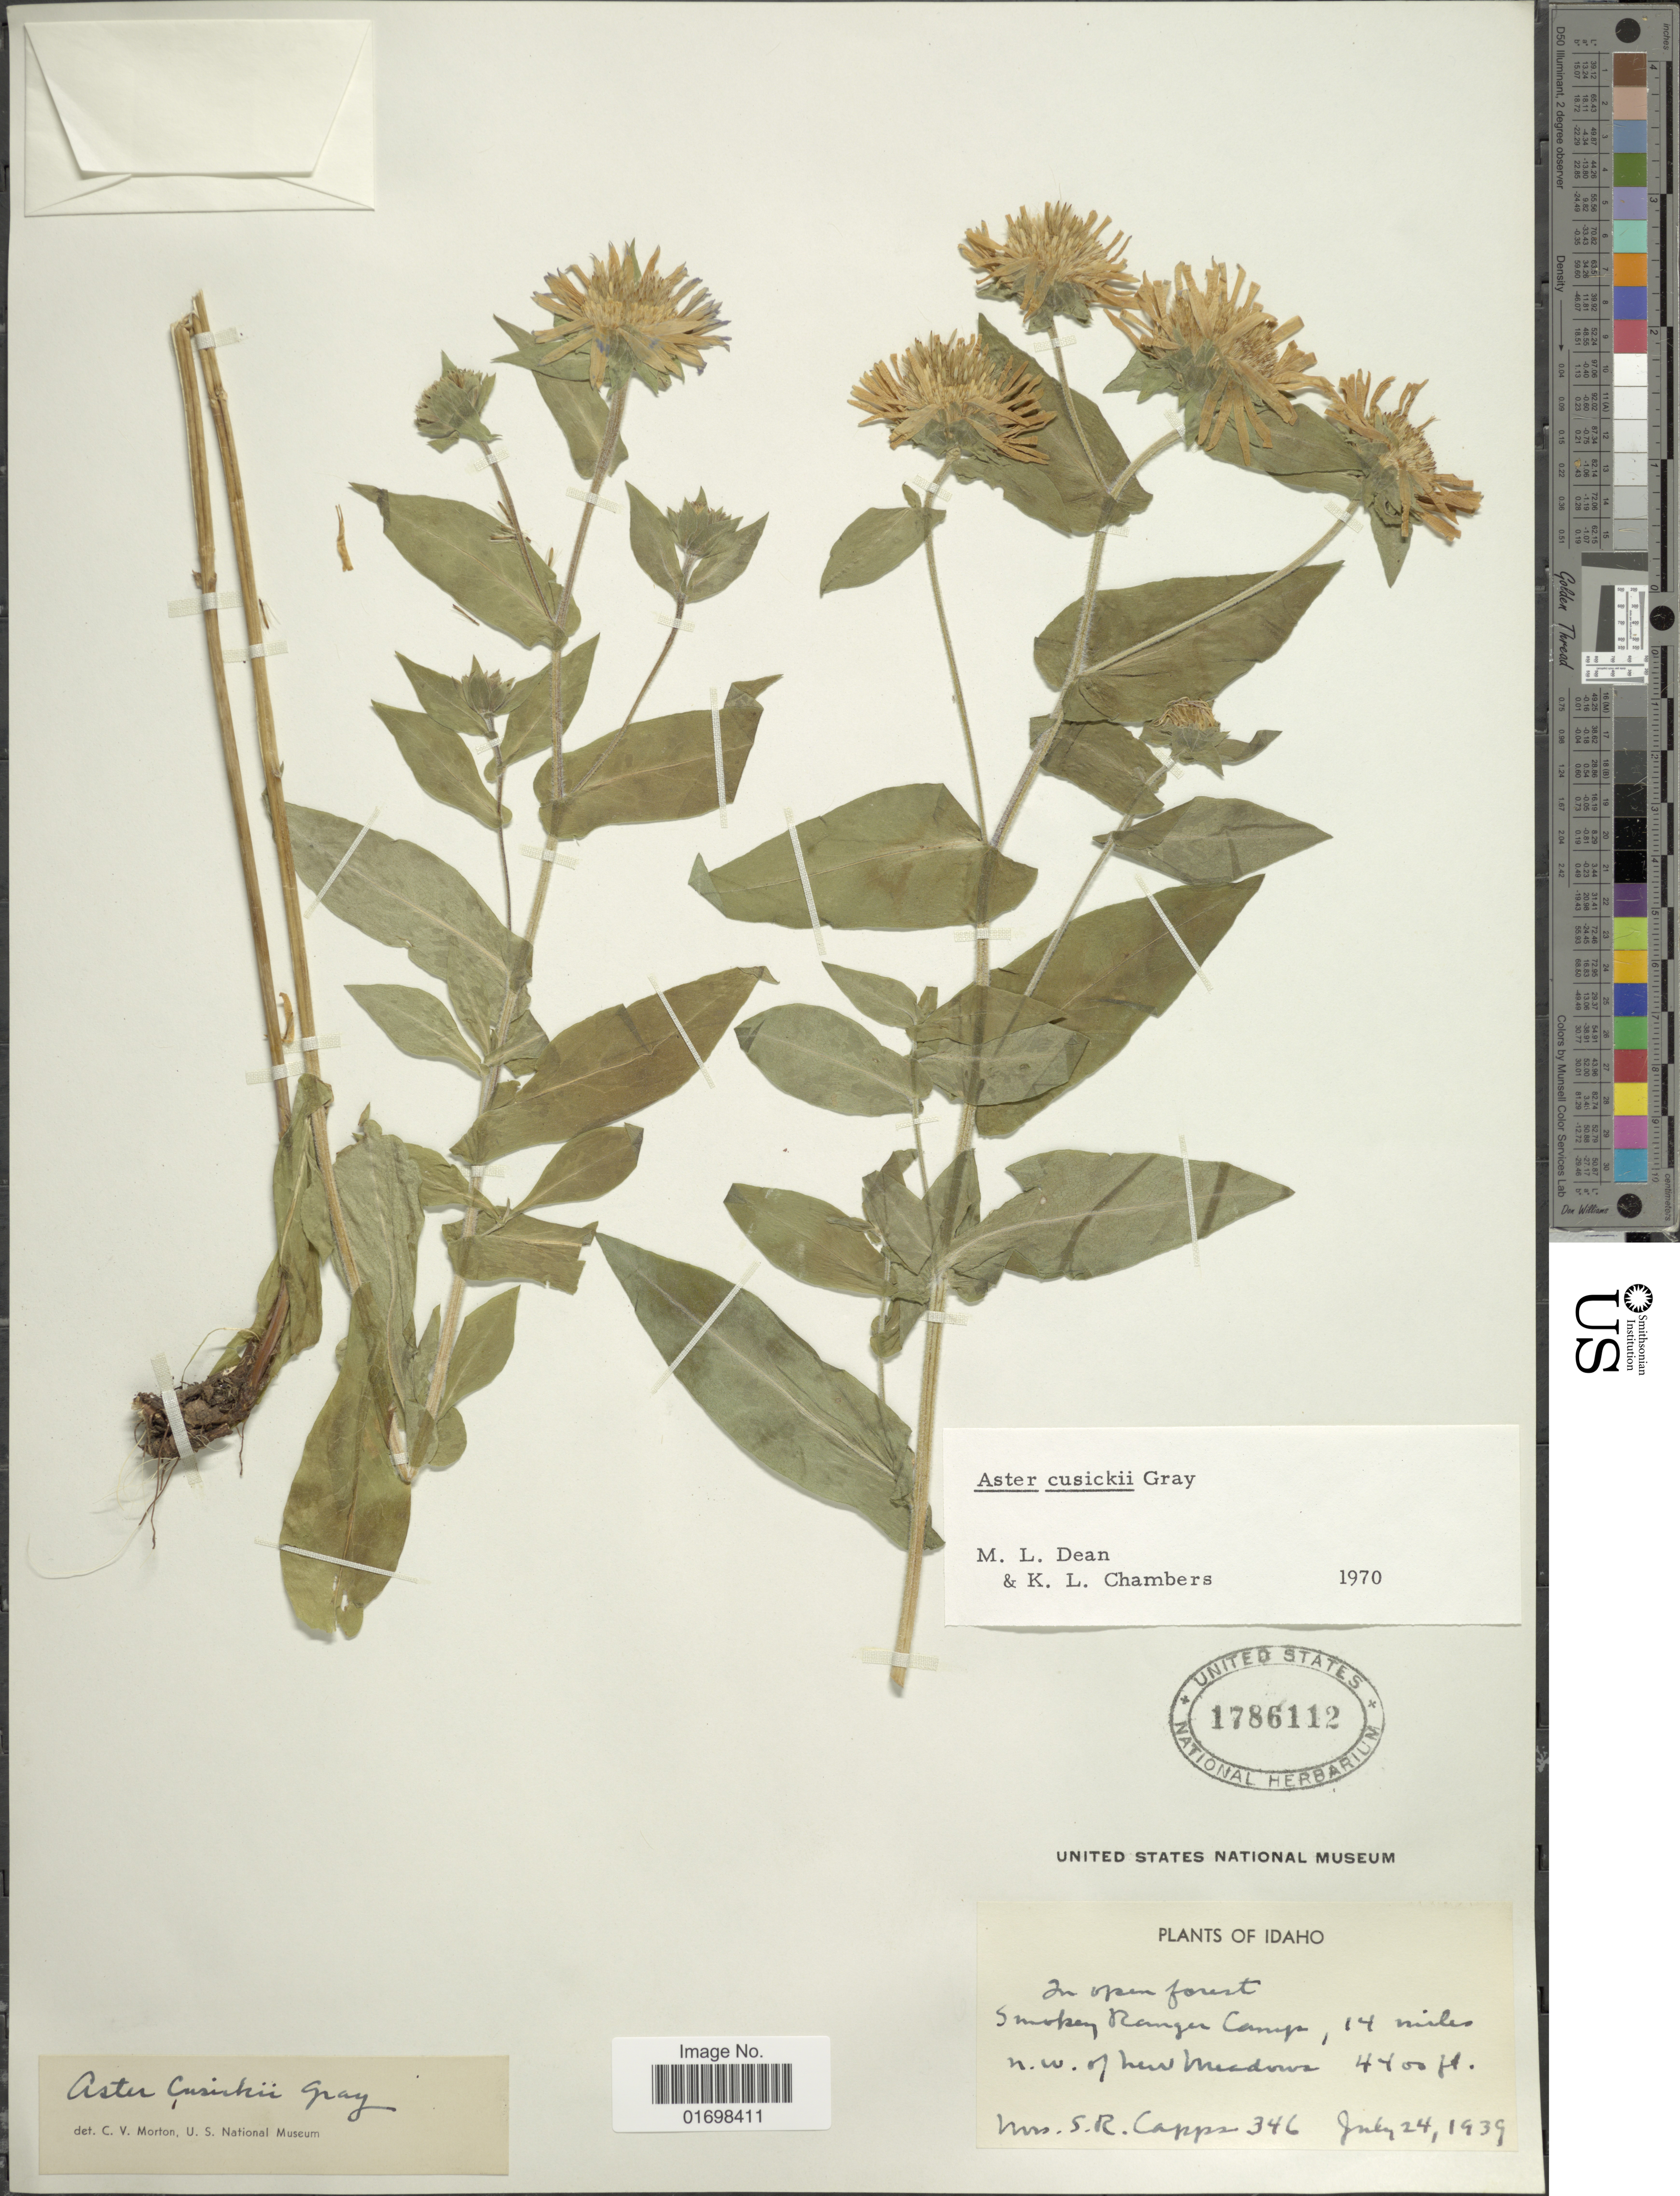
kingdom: Plantae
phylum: Tracheophyta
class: Magnoliopsida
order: Asterales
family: Asteraceae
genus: Symphyotrichum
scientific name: Symphyotrichum cusickii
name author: (A. Gray) G.L. Nesom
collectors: S. Capps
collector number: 346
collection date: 1939-06-24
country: United States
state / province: Idaho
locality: Smokey ranger Camp. 14 miles n. w. of New Meadows.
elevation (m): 1341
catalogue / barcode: US 1786112